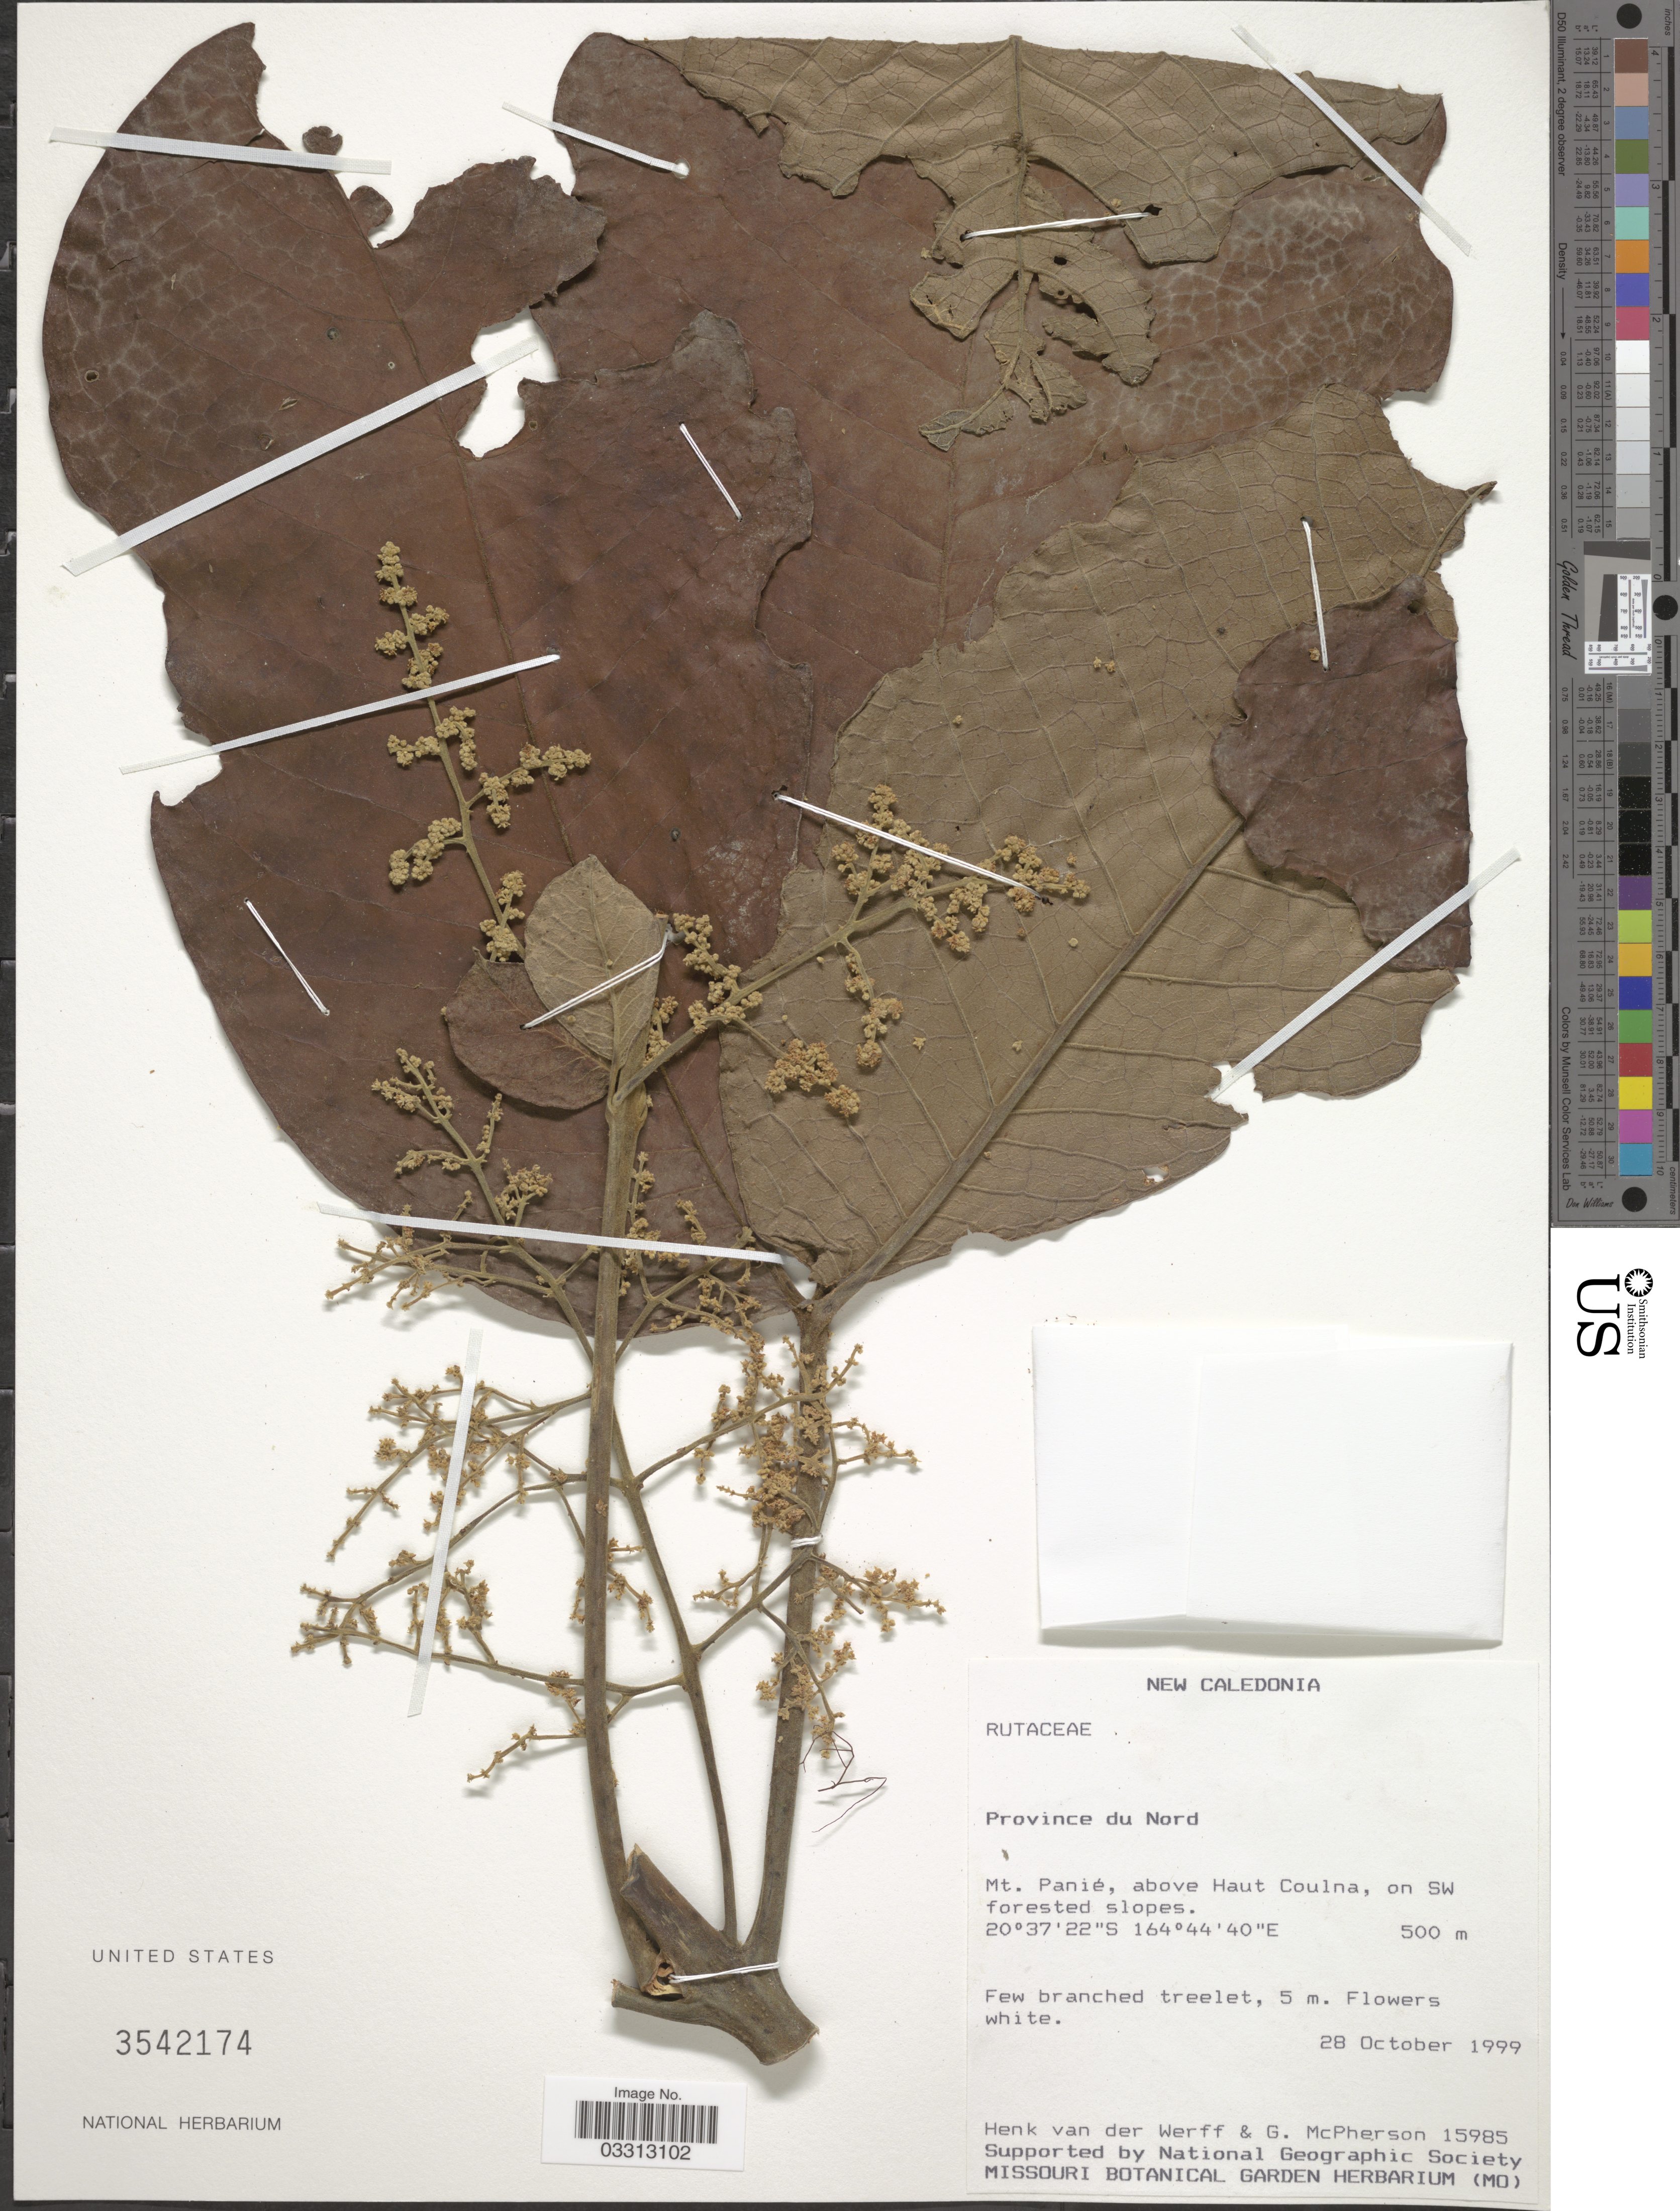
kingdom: Plantae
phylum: Tracheophyta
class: Magnoliopsida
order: Sapindales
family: Rutaceae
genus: Picrella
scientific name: Picrella ignambiensis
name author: (Guillaumin) T.G. Hartley & Mabb.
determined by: McPherson, G. D., (MO), Missouri Botanical Garden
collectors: H. van der Werff & G. McPherson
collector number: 15985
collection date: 1999-10-28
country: New Caledonia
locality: Province du Nord. Mt. Panié, above Haut Coulna, on SW forested slopes.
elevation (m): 500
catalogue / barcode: US 3542174